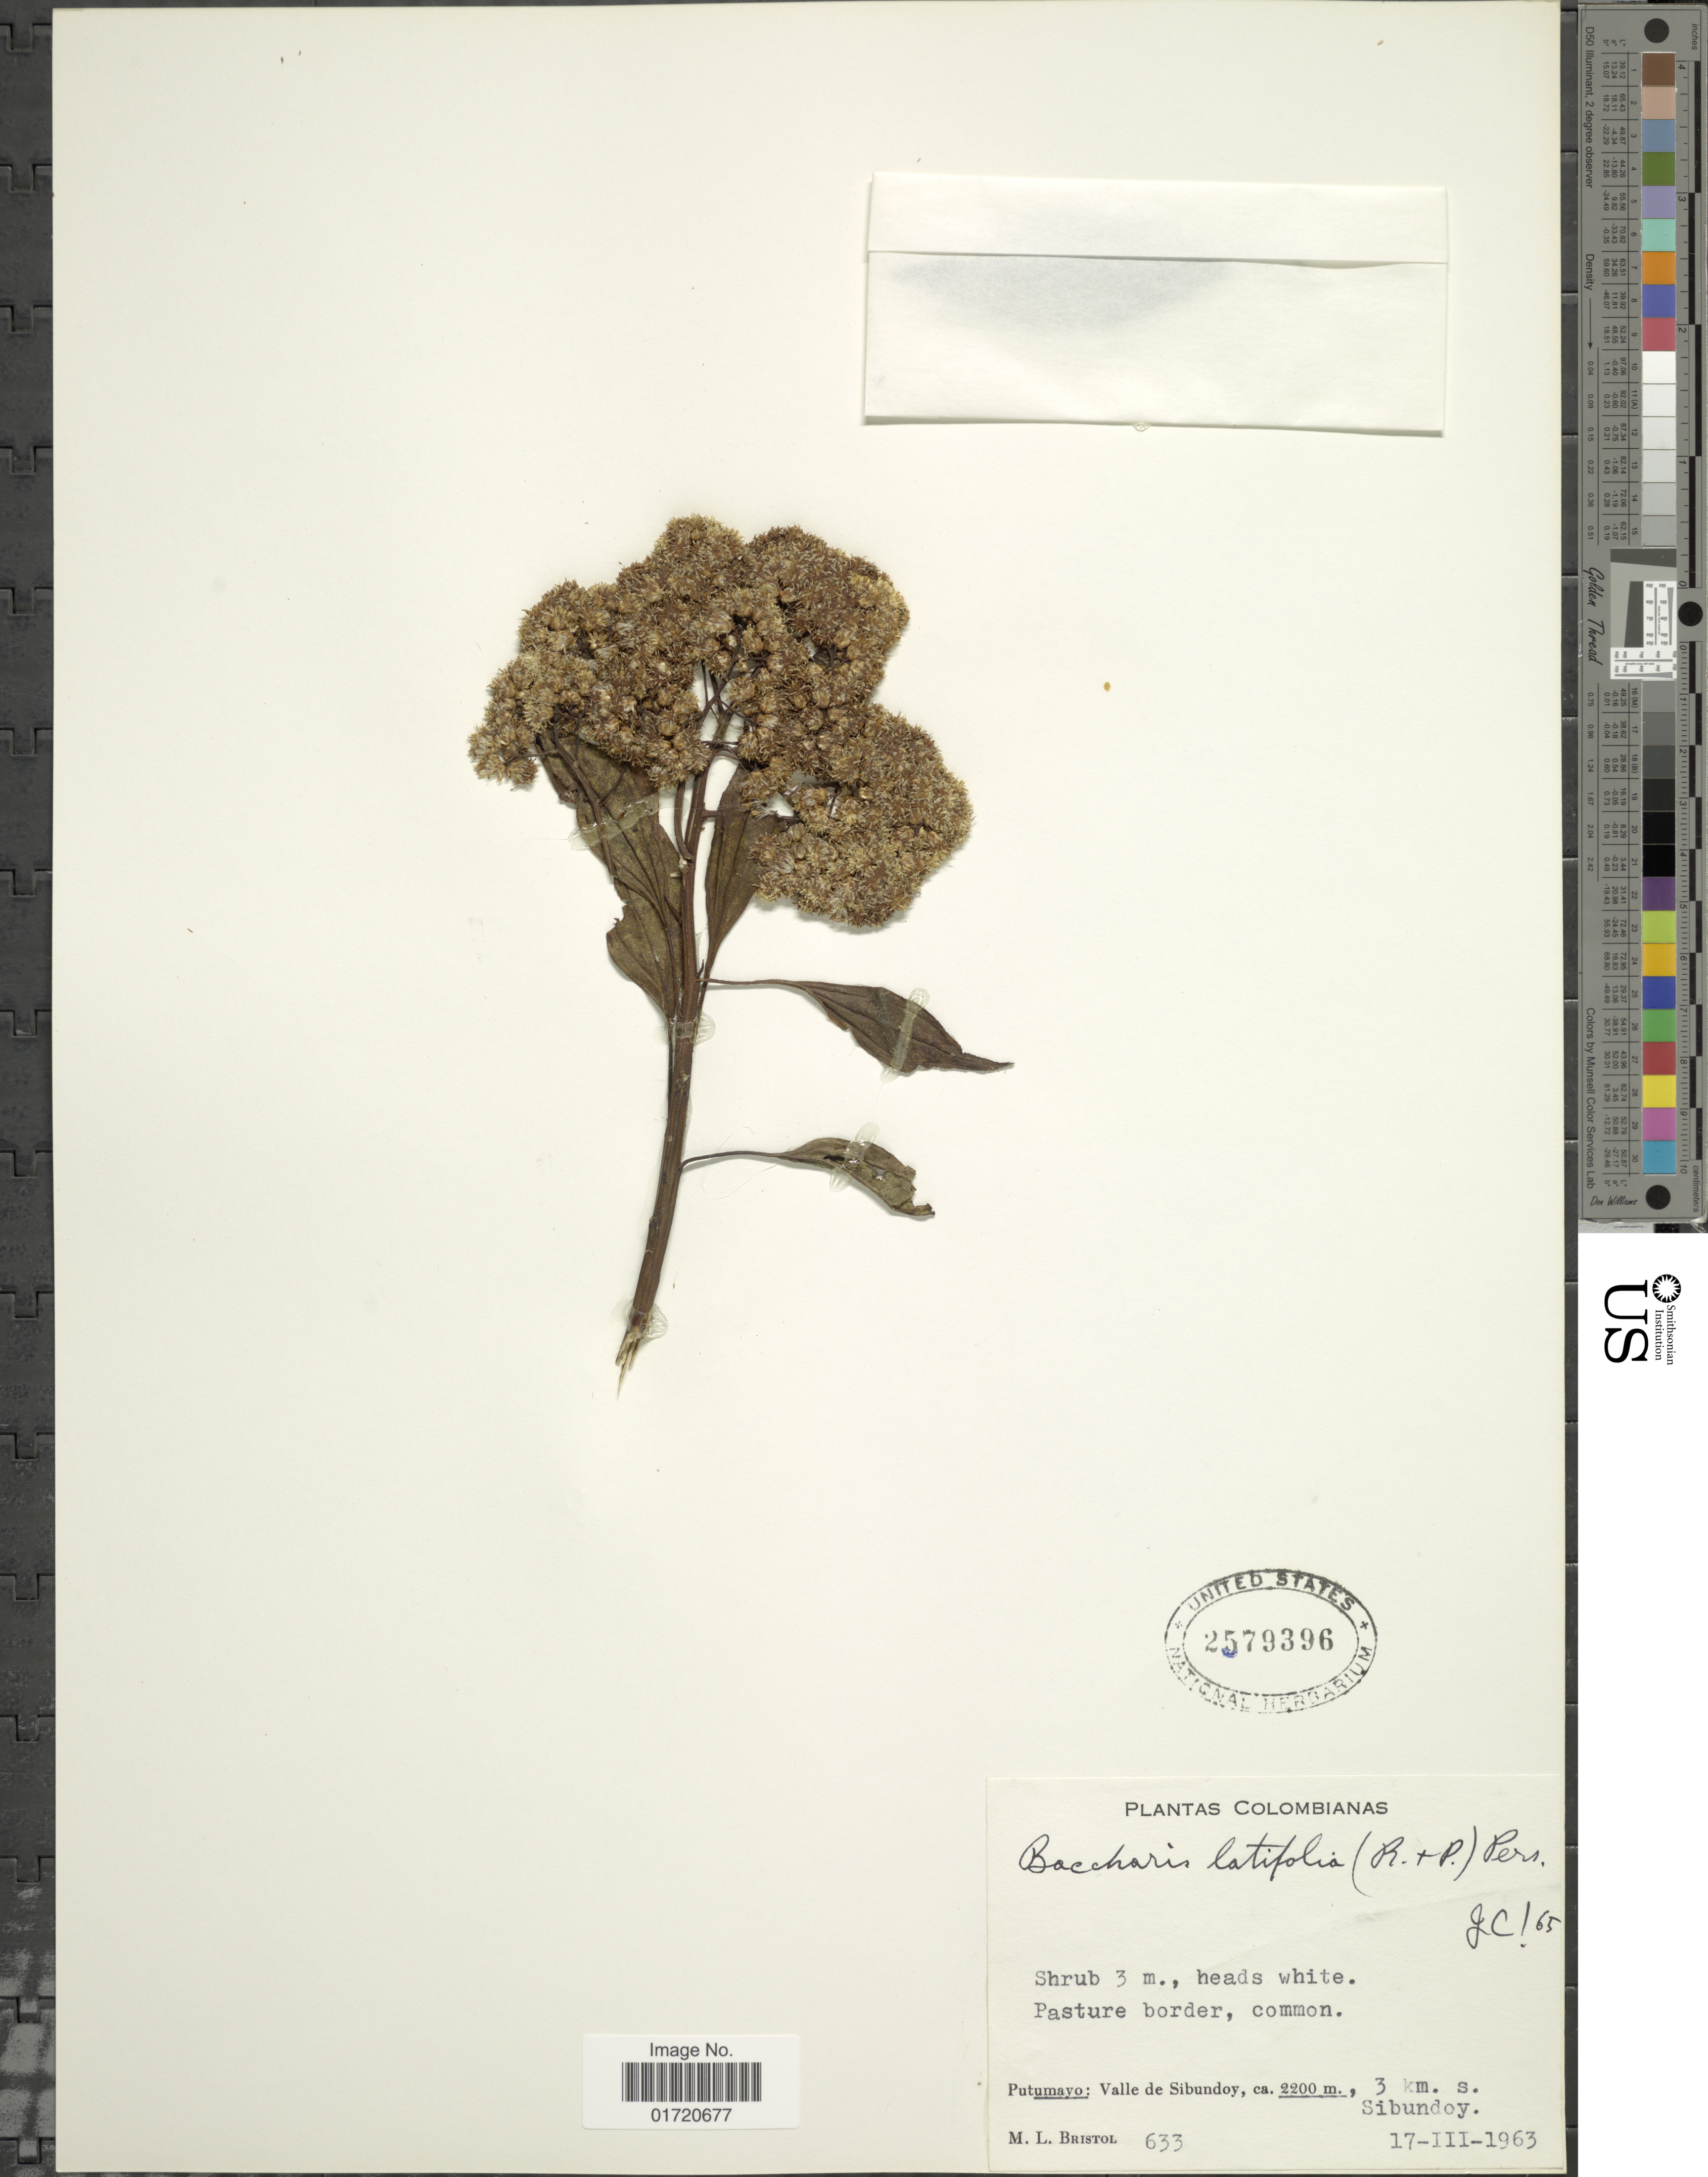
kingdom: Plantae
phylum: Tracheophyta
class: Magnoliopsida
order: Asterales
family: Asteraceae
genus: Baccharis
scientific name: Baccharis latifolia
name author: (Ruiz & Pav.) Pers.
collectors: M. L. Bristol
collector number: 633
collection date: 1963-03-17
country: Colombia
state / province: Putumayo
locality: Valle de Sibundoy, 3km s. Sibundoy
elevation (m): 2200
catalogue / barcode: US 2579396